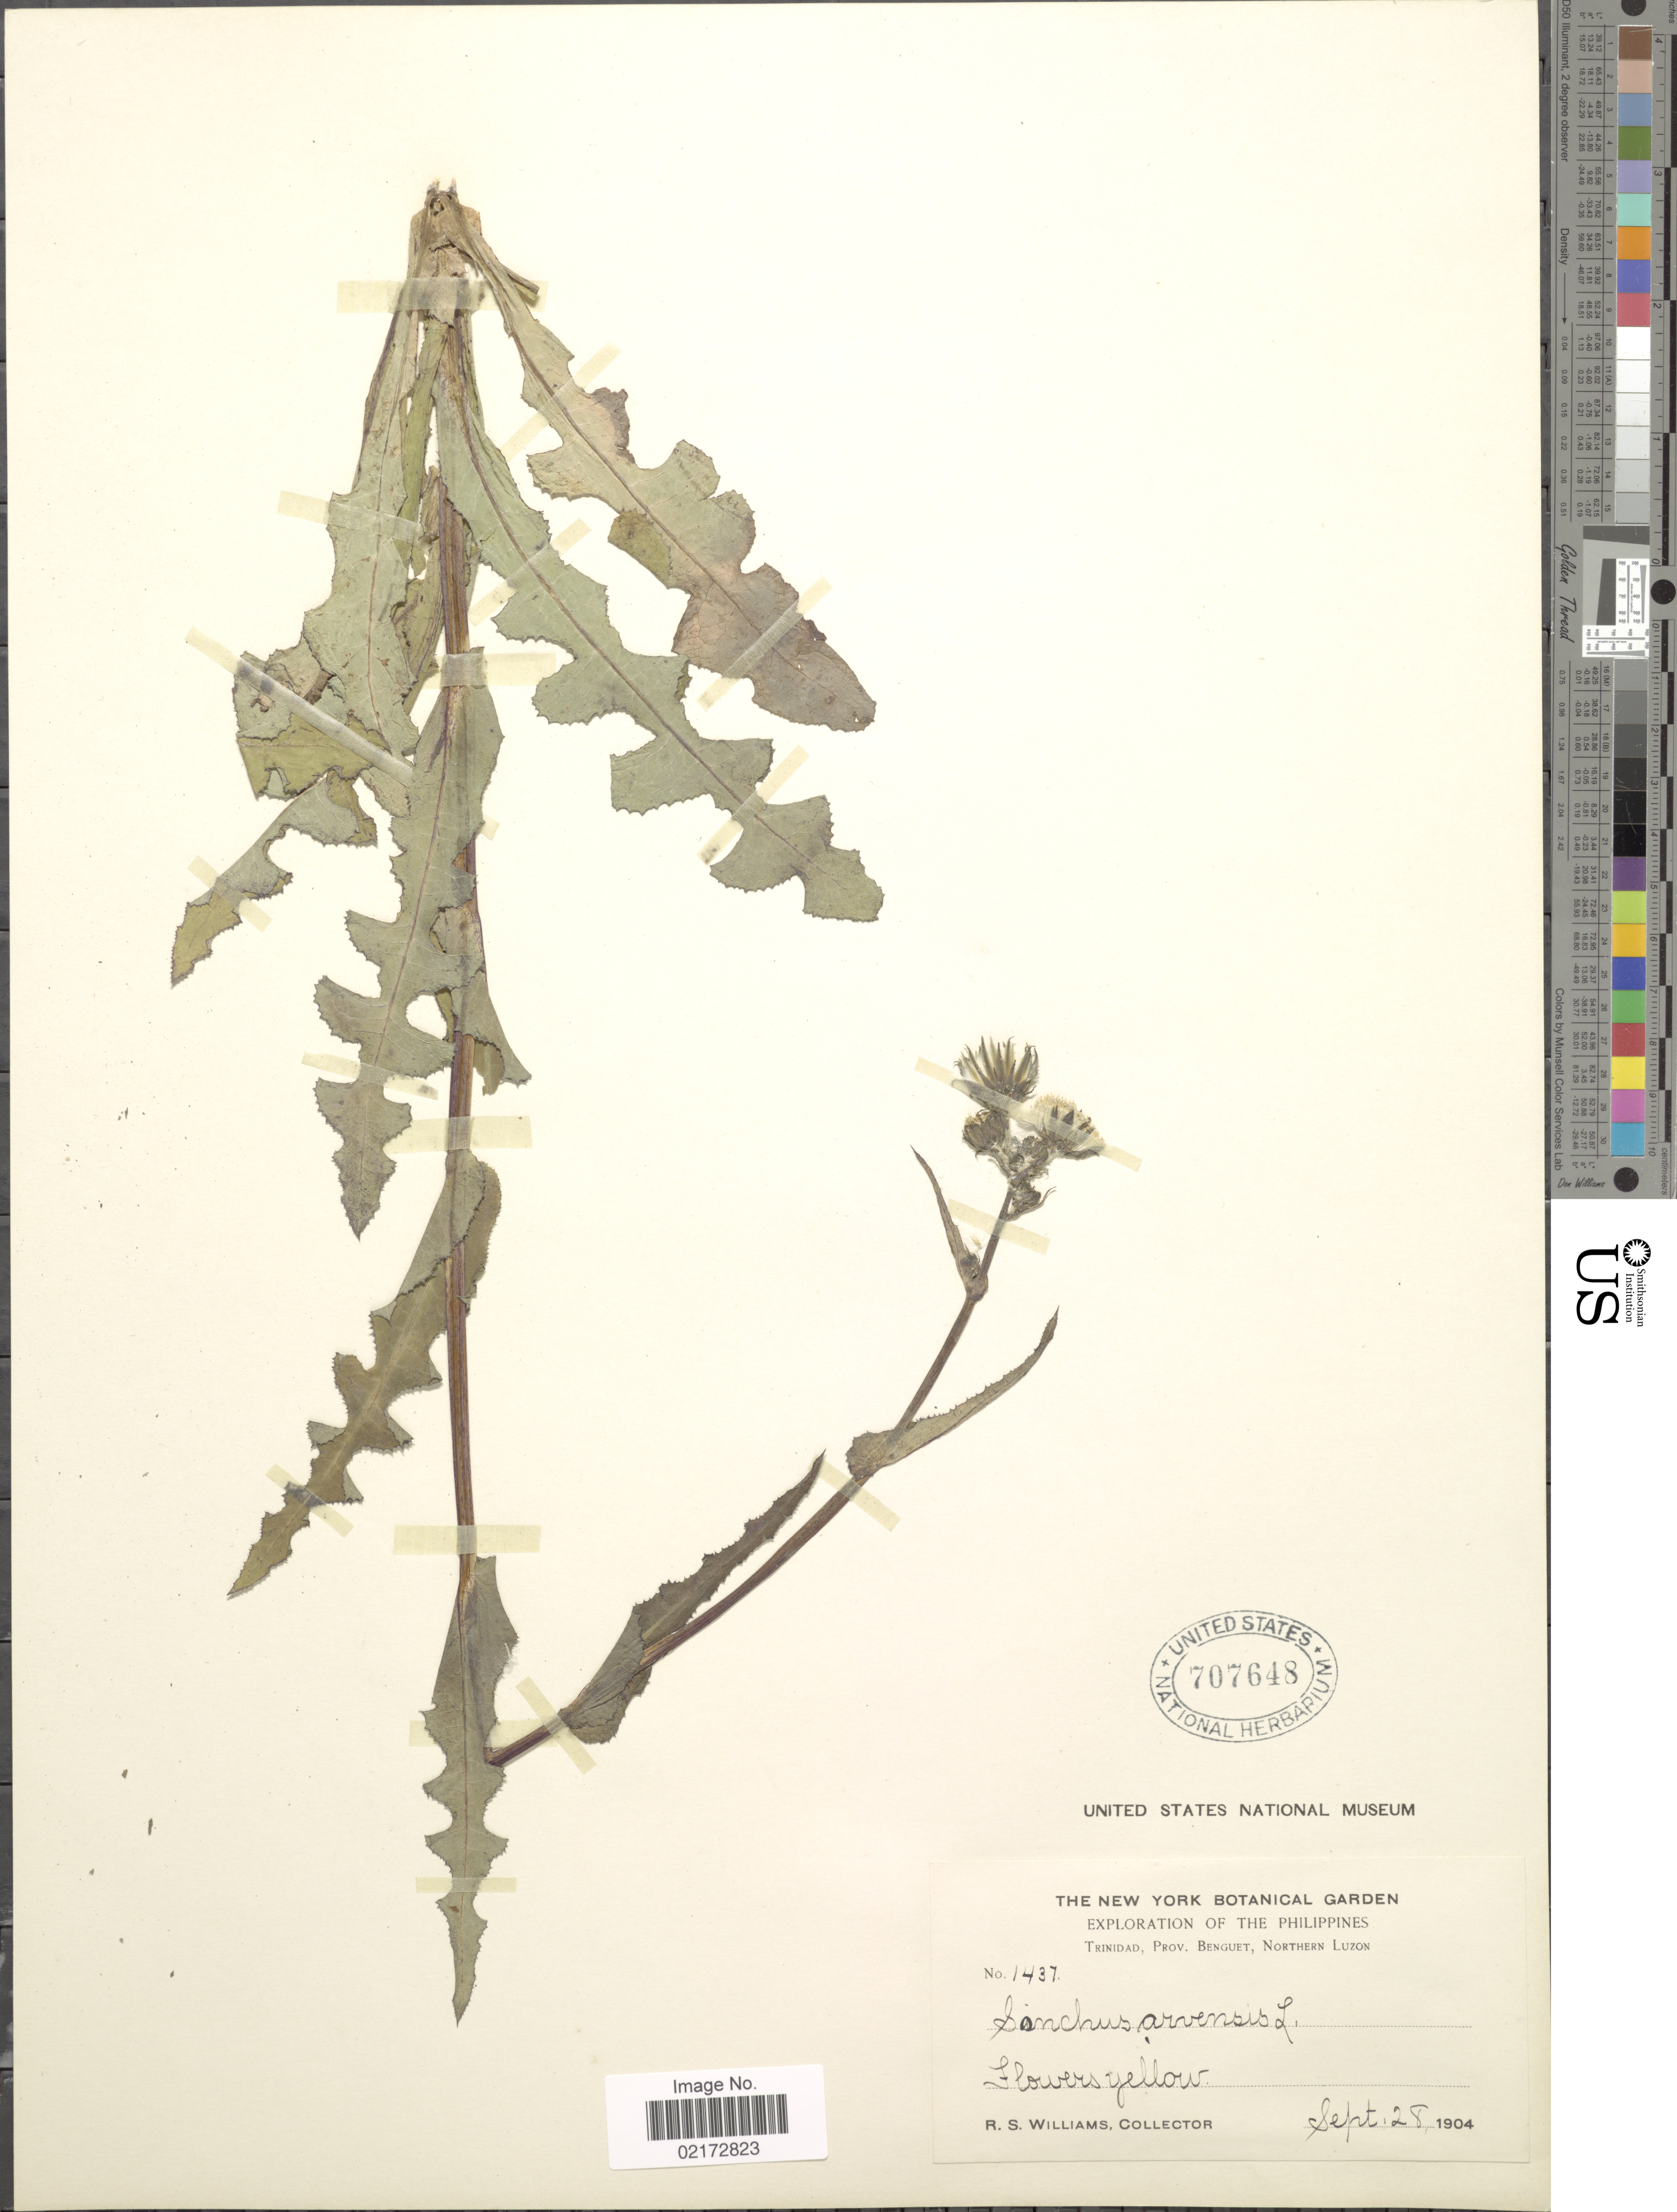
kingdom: Plantae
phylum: Tracheophyta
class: Magnoliopsida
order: Asterales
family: Asteraceae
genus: Sonchus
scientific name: Sonchus arvensis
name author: L.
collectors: R. S. Williams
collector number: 1437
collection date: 1904-09-28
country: Philippines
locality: Trinidad, Prov. Benguet, Northern Luzon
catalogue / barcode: US 707648